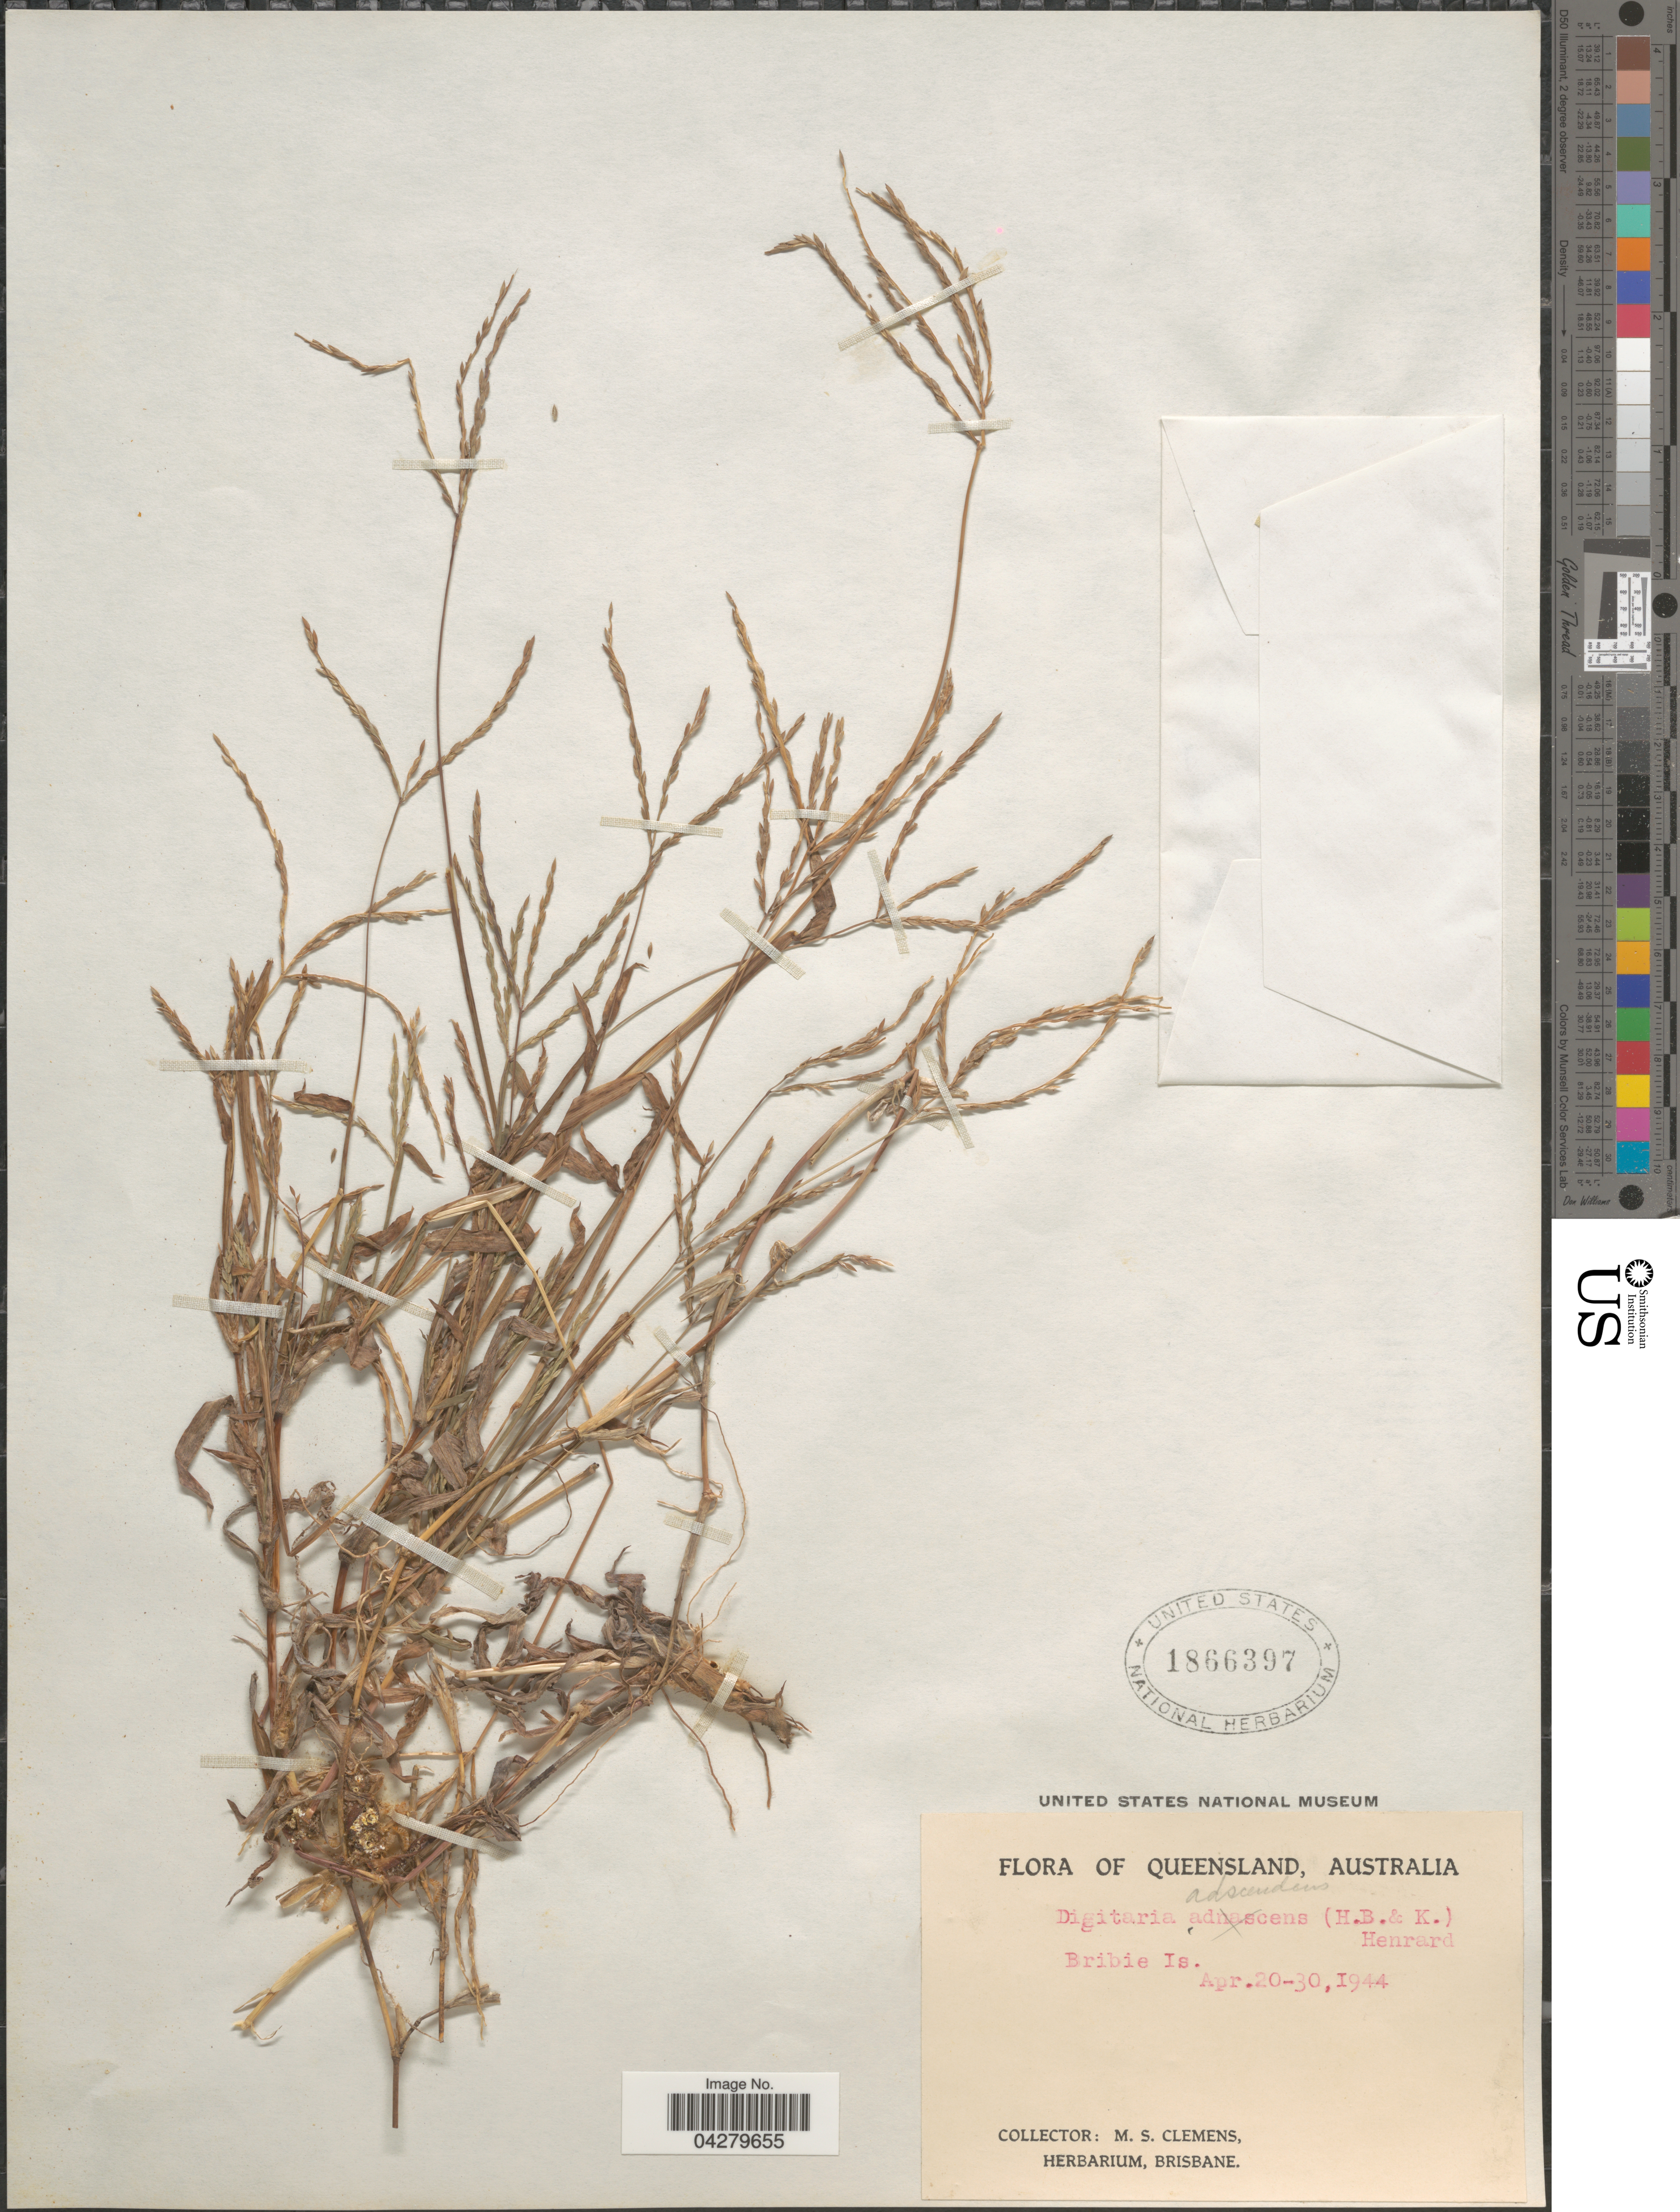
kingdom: Plantae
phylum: Tracheophyta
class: Liliopsida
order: Poales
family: Poaceae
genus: Digitaria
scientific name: Digitaria sanguinalis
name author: (L.) Scop.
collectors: M. S. Clemens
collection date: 1944-04-20/1944-04-30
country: Australia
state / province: Queensland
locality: Bribie Is.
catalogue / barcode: US 1866397